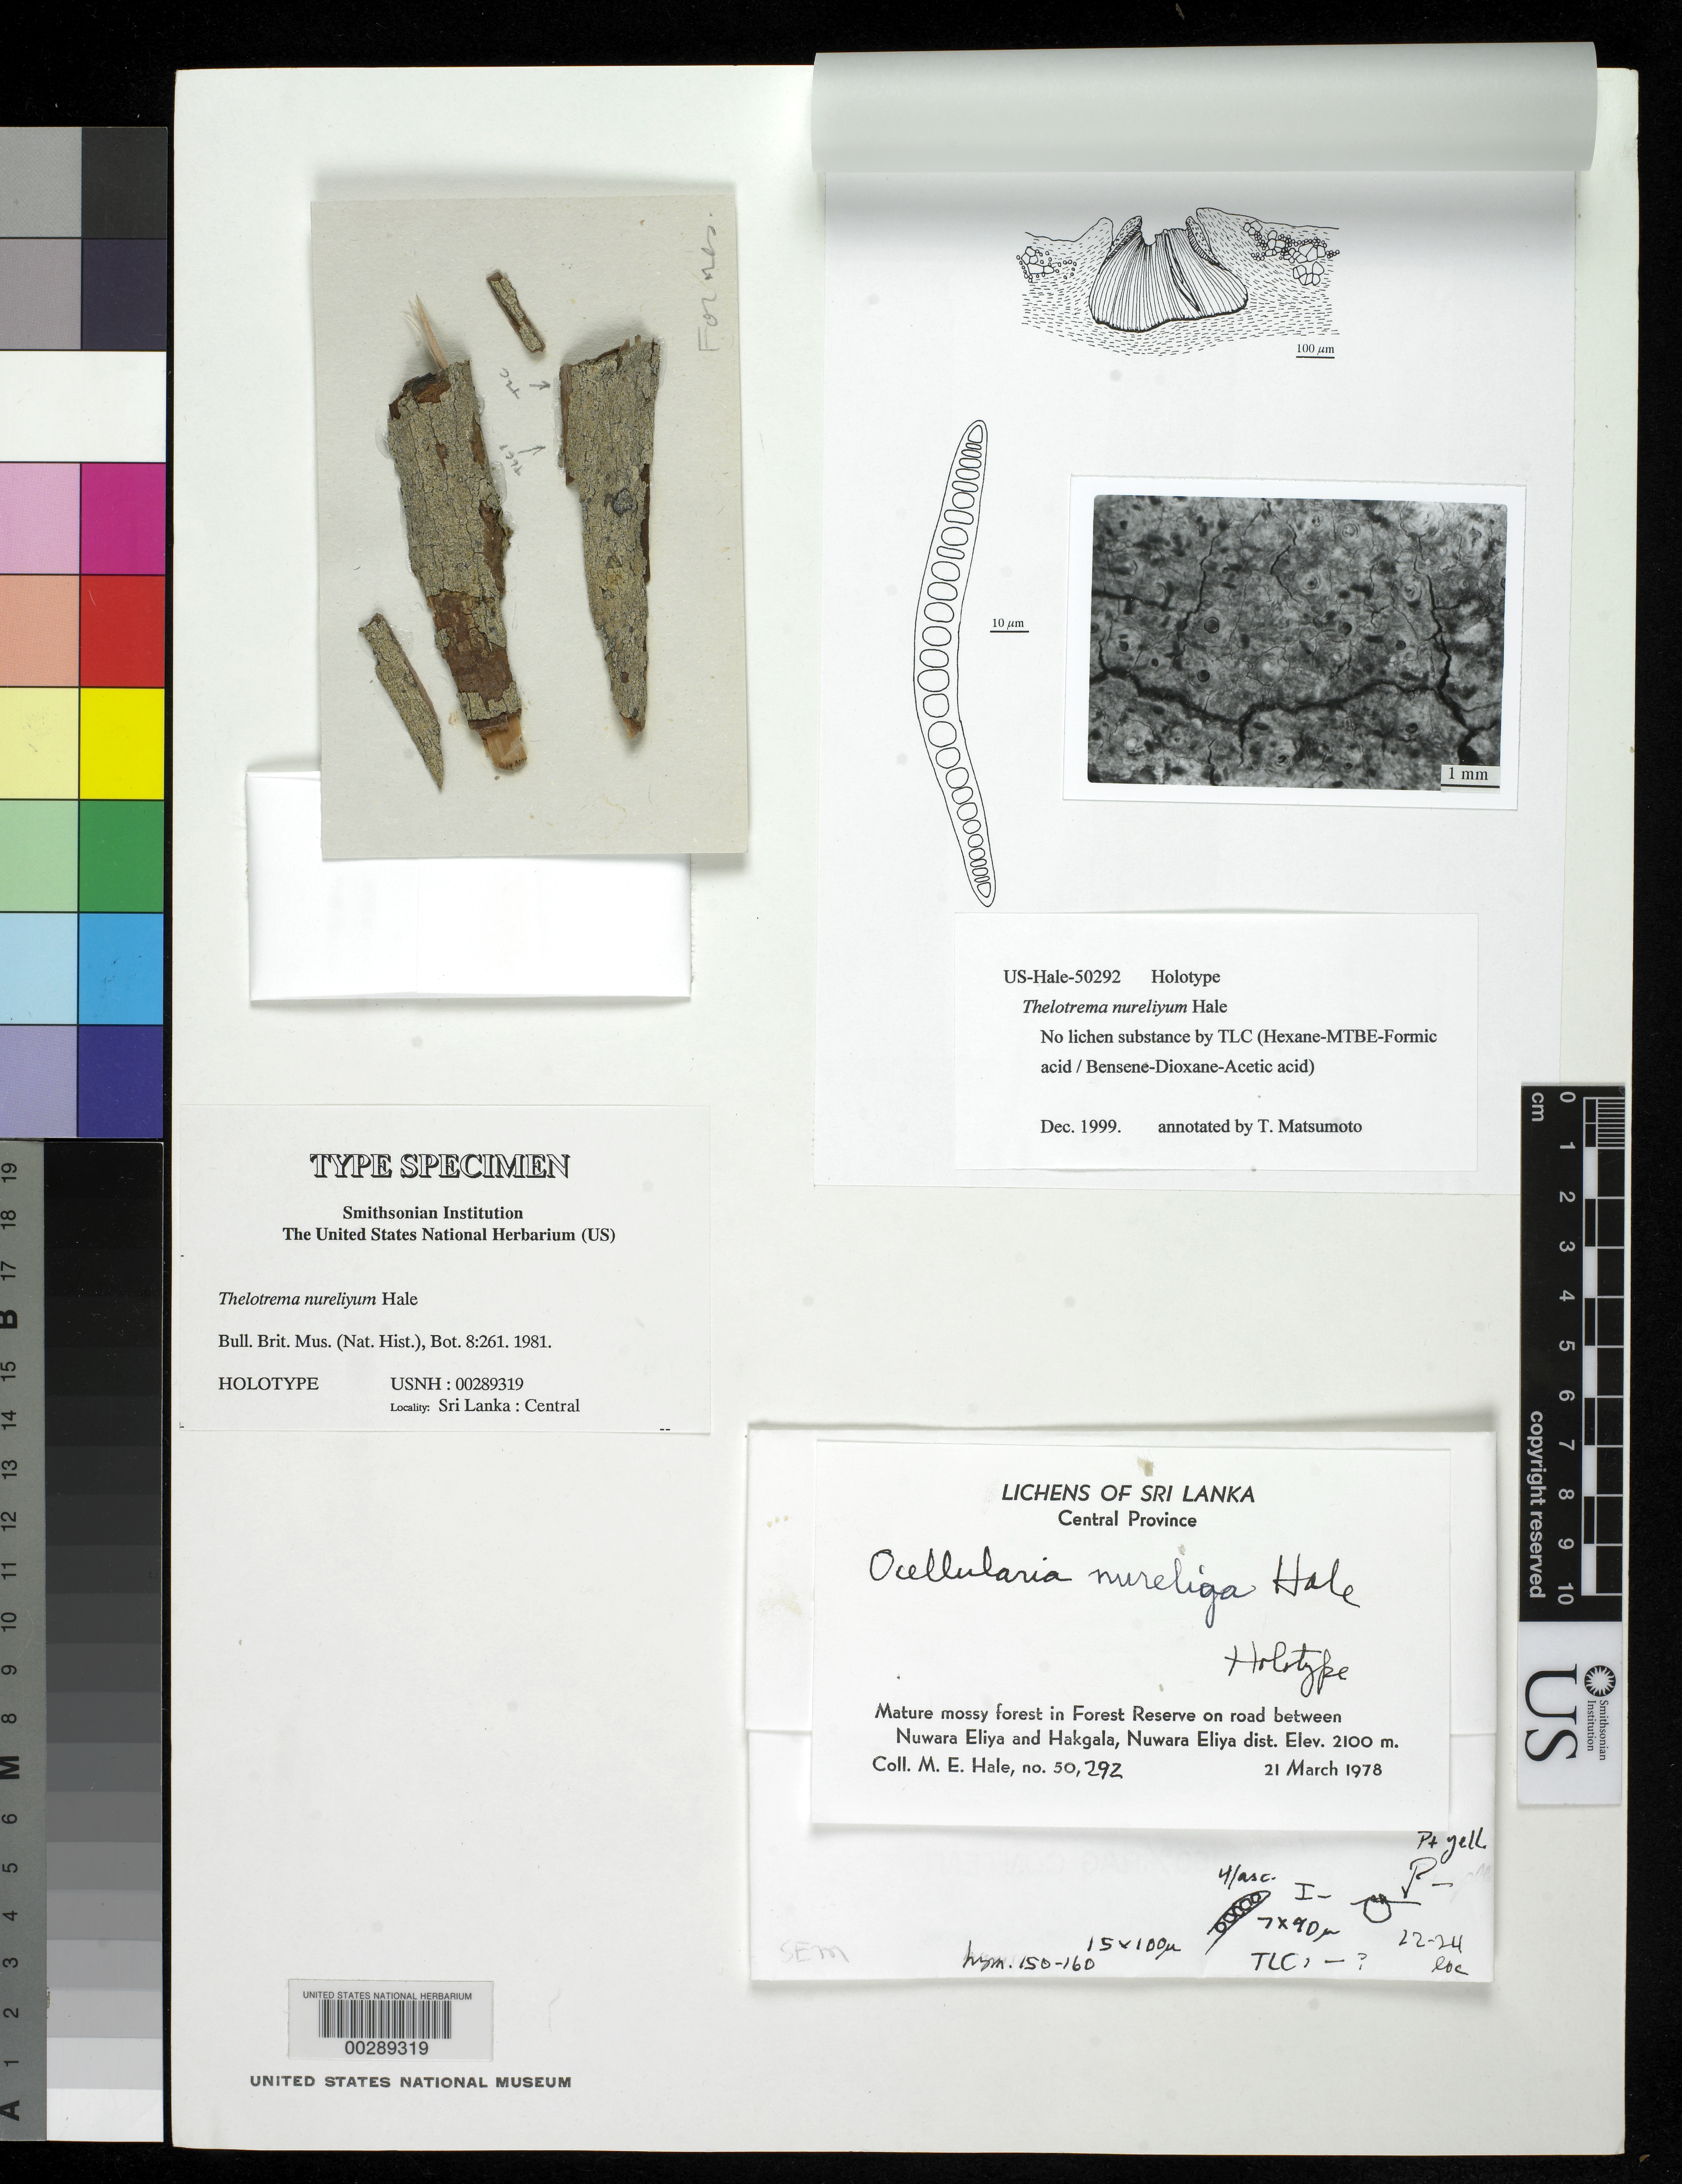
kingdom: Fungi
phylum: Ascomycota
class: Lecanoromycetes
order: Ostropales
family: Graphidaceae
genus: Thelotrema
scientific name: Thelotrema nureliyum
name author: Hale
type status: Holotype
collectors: M. Hale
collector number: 50292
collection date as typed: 21 Mar 1978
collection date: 1978-03-21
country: Sri Lanka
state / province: Central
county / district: Nuwara Eliya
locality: Forest reserve on road between Nuwara Eliya and Hakgala.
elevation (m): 2100